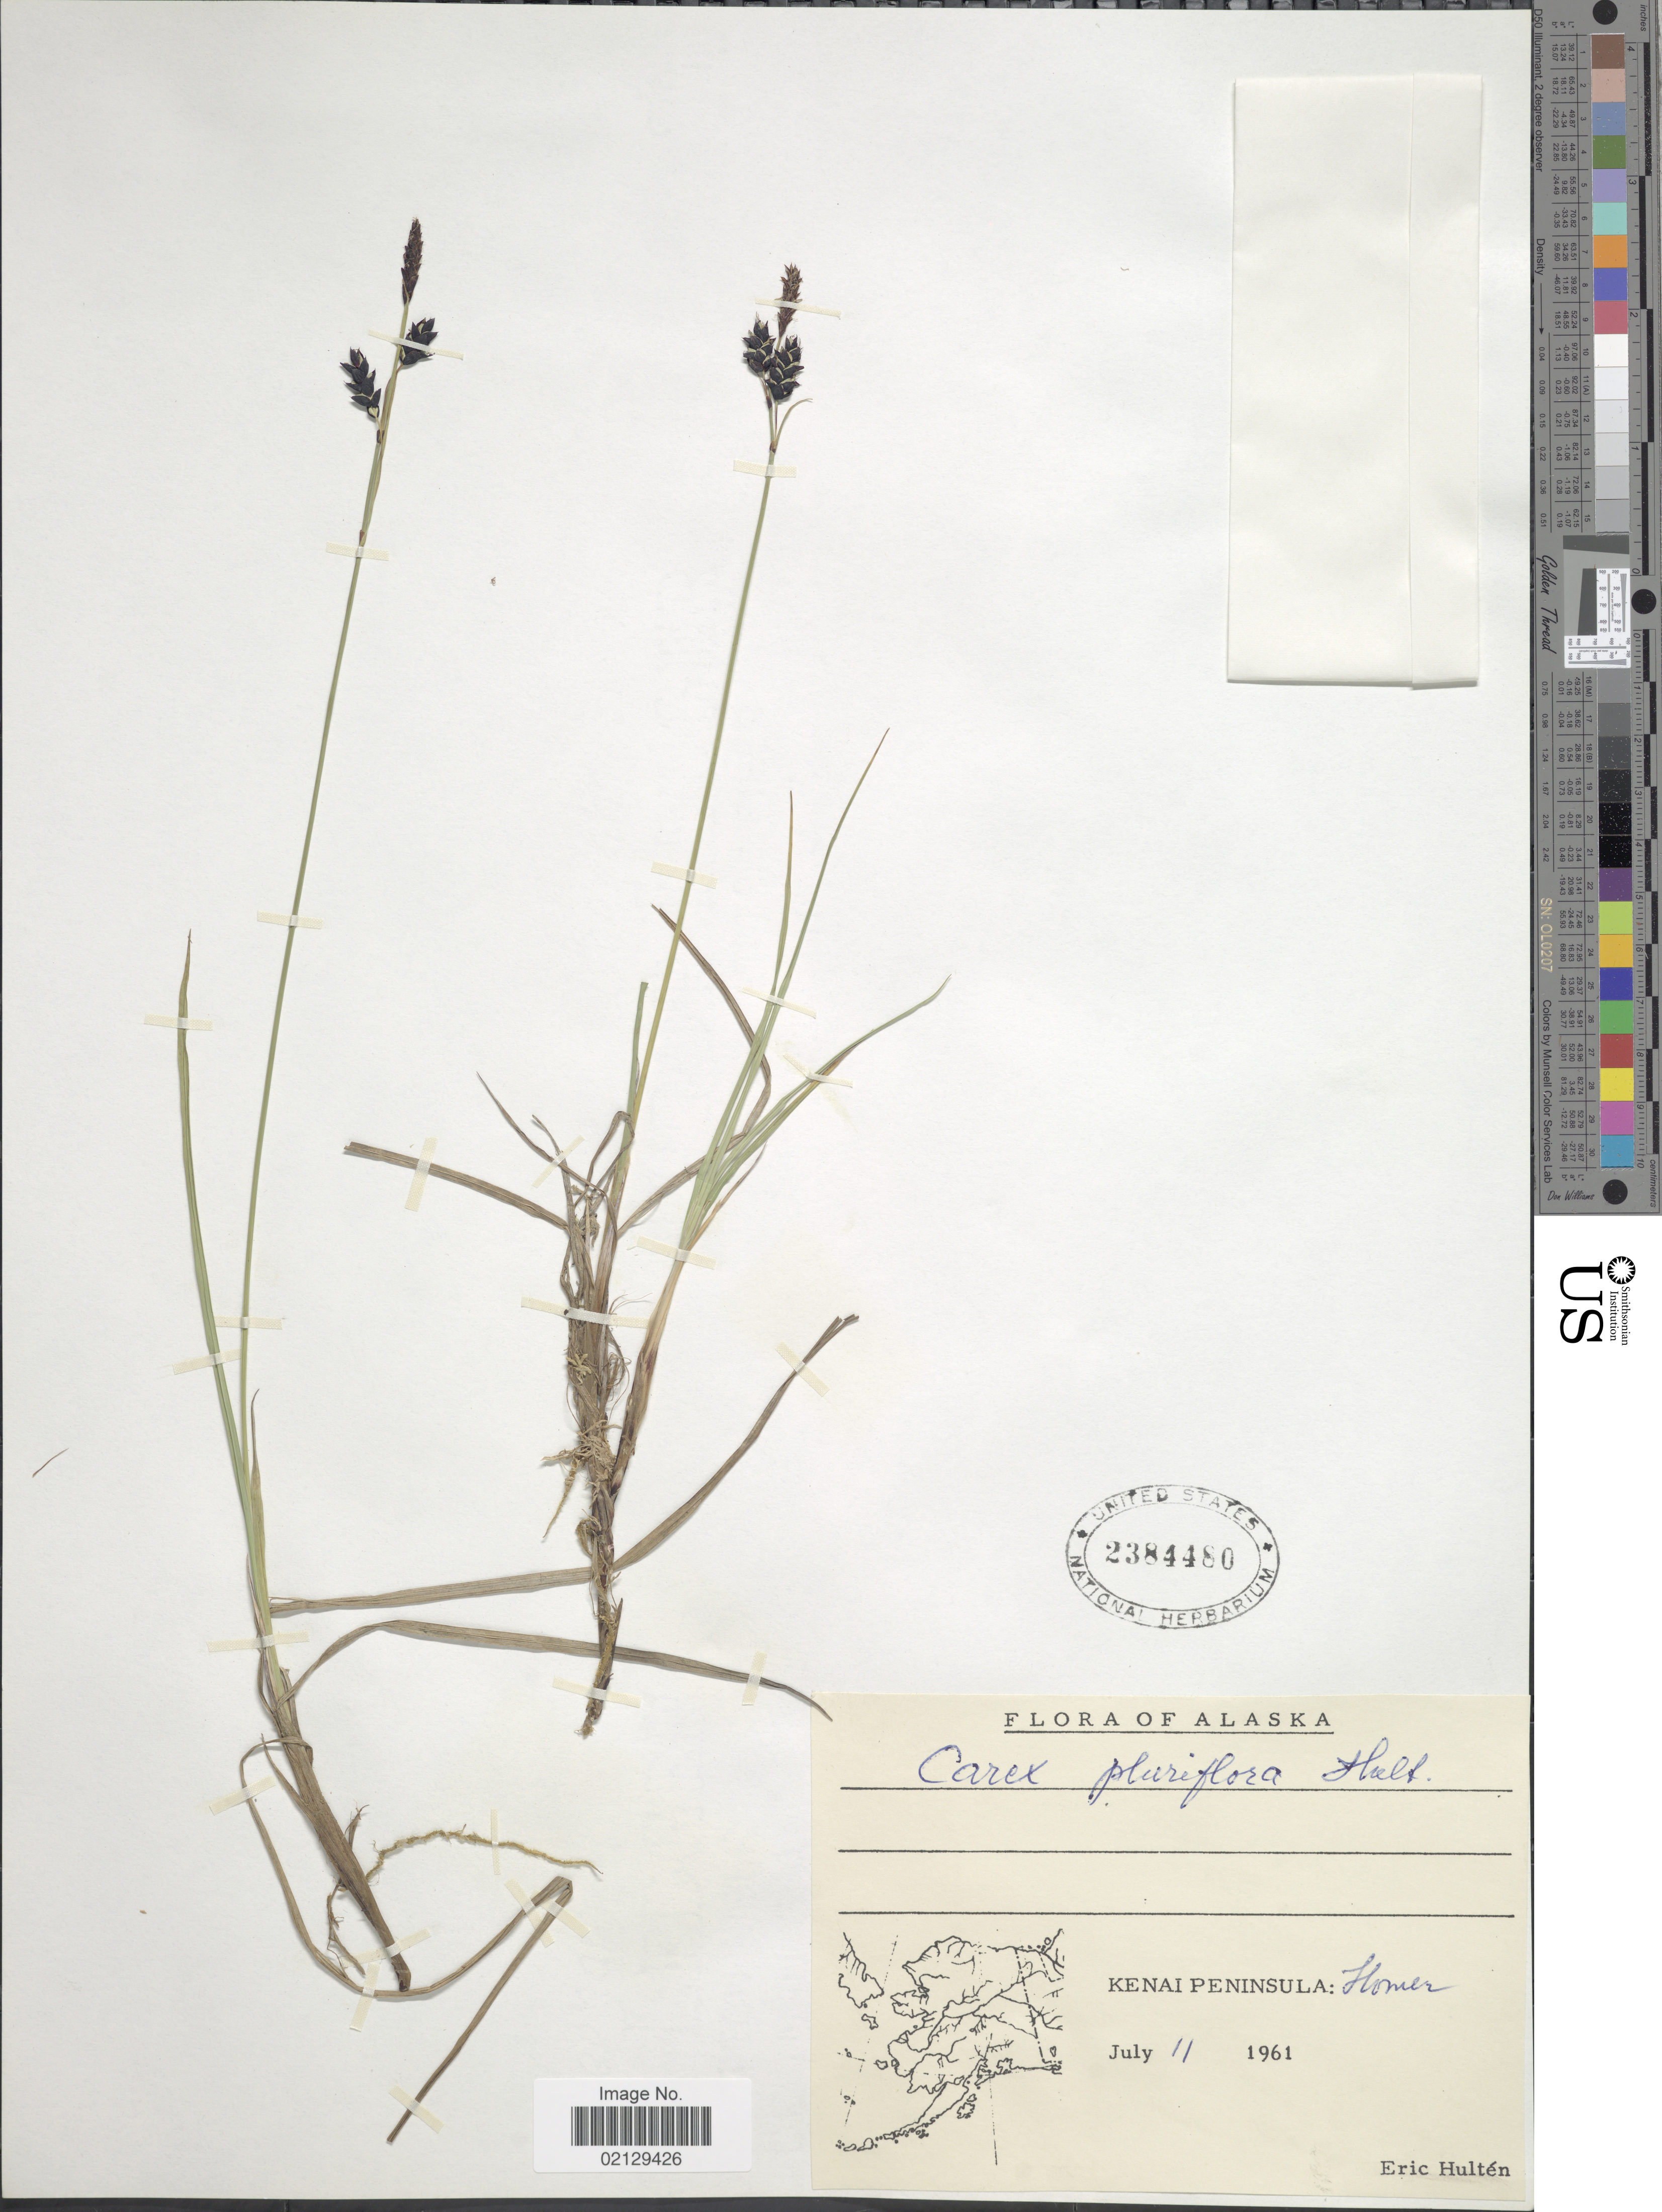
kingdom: Plantae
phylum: Tracheophyta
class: Liliopsida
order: Poales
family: Cyperaceae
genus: Carex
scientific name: Carex pluriflora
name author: Hultén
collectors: E. G. Hultén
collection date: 1961-07-11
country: United States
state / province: Alaska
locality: Kenai Peninsula: Homer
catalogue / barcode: US 2384480